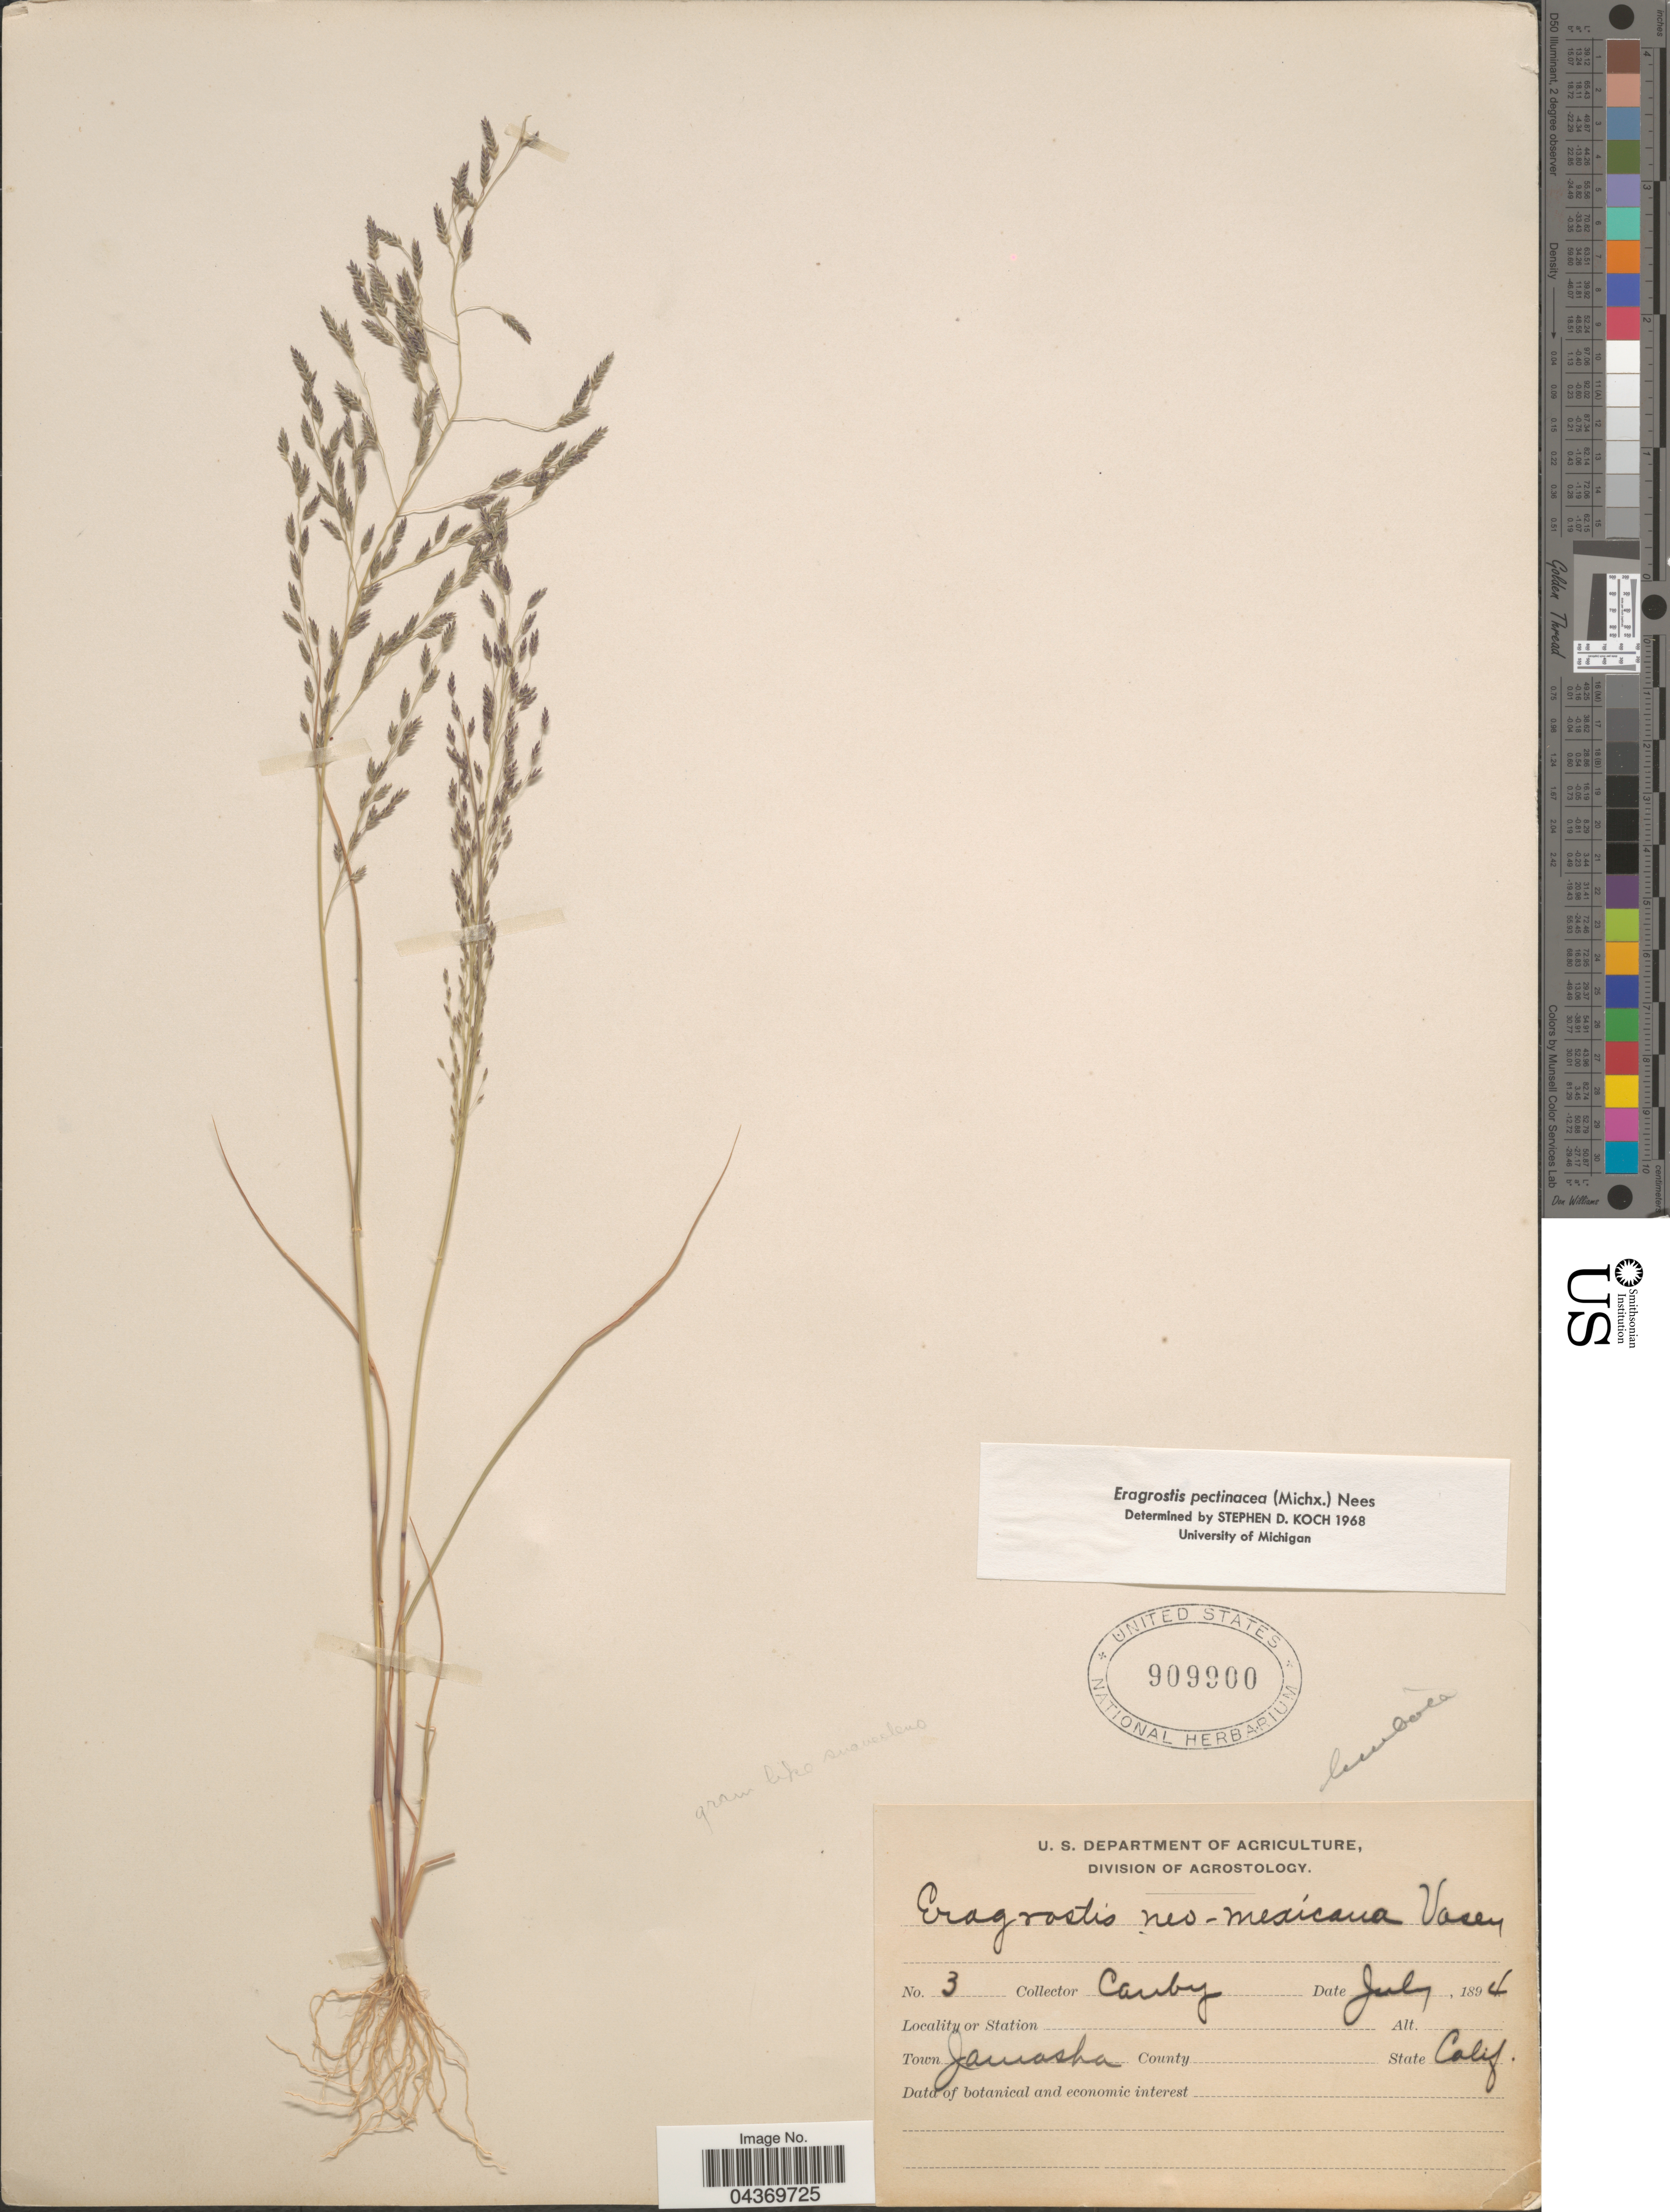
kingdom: Plantae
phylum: Tracheophyta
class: Liliopsida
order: Poales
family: Poaceae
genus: Eragrostis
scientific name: Eragrostis pectinacea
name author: (Michx.) Nees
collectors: Canby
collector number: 3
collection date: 1894-07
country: United States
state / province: California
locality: Town Jamasha.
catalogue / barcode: US 909900